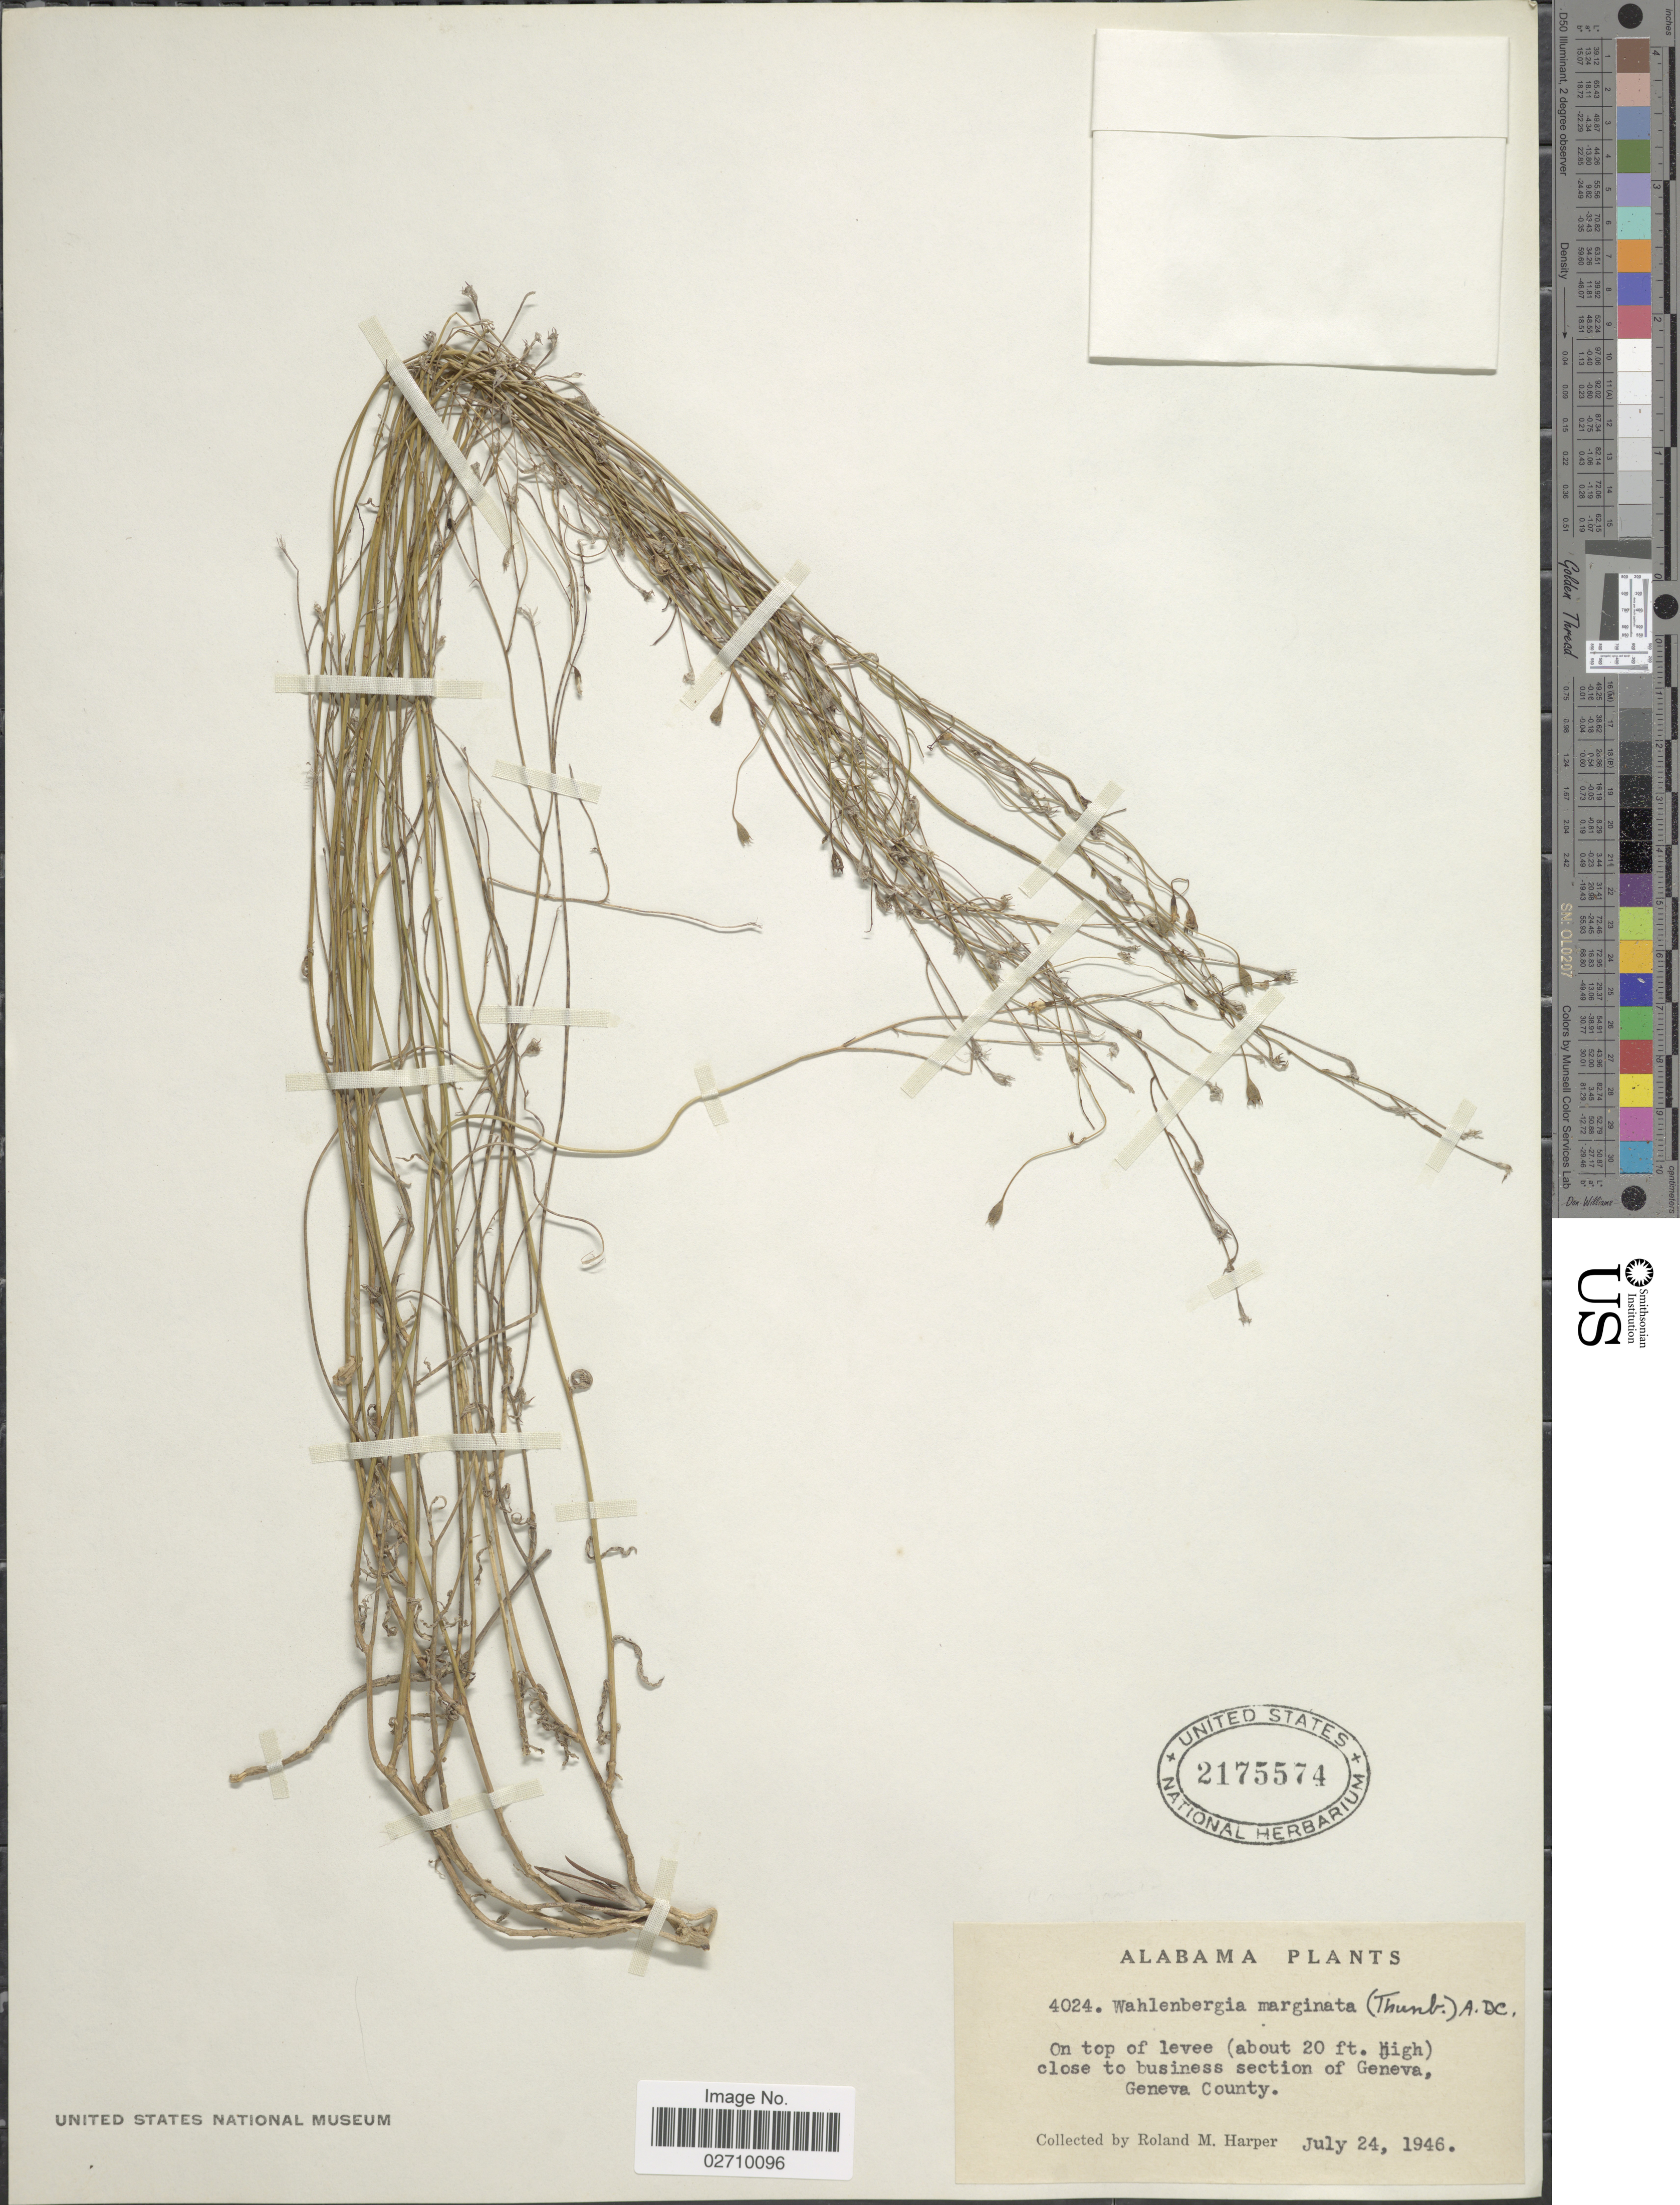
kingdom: Plantae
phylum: Tracheophyta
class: Magnoliopsida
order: Asterales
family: Campanulaceae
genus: Wahlenbergia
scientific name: Wahlenbergia marginata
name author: (Thunb.) A. DC.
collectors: R. M. Harper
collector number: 4024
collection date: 1946-07-24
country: United States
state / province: Alabama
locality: Close to business section of Geneva, Geneva County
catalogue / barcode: US 2175574